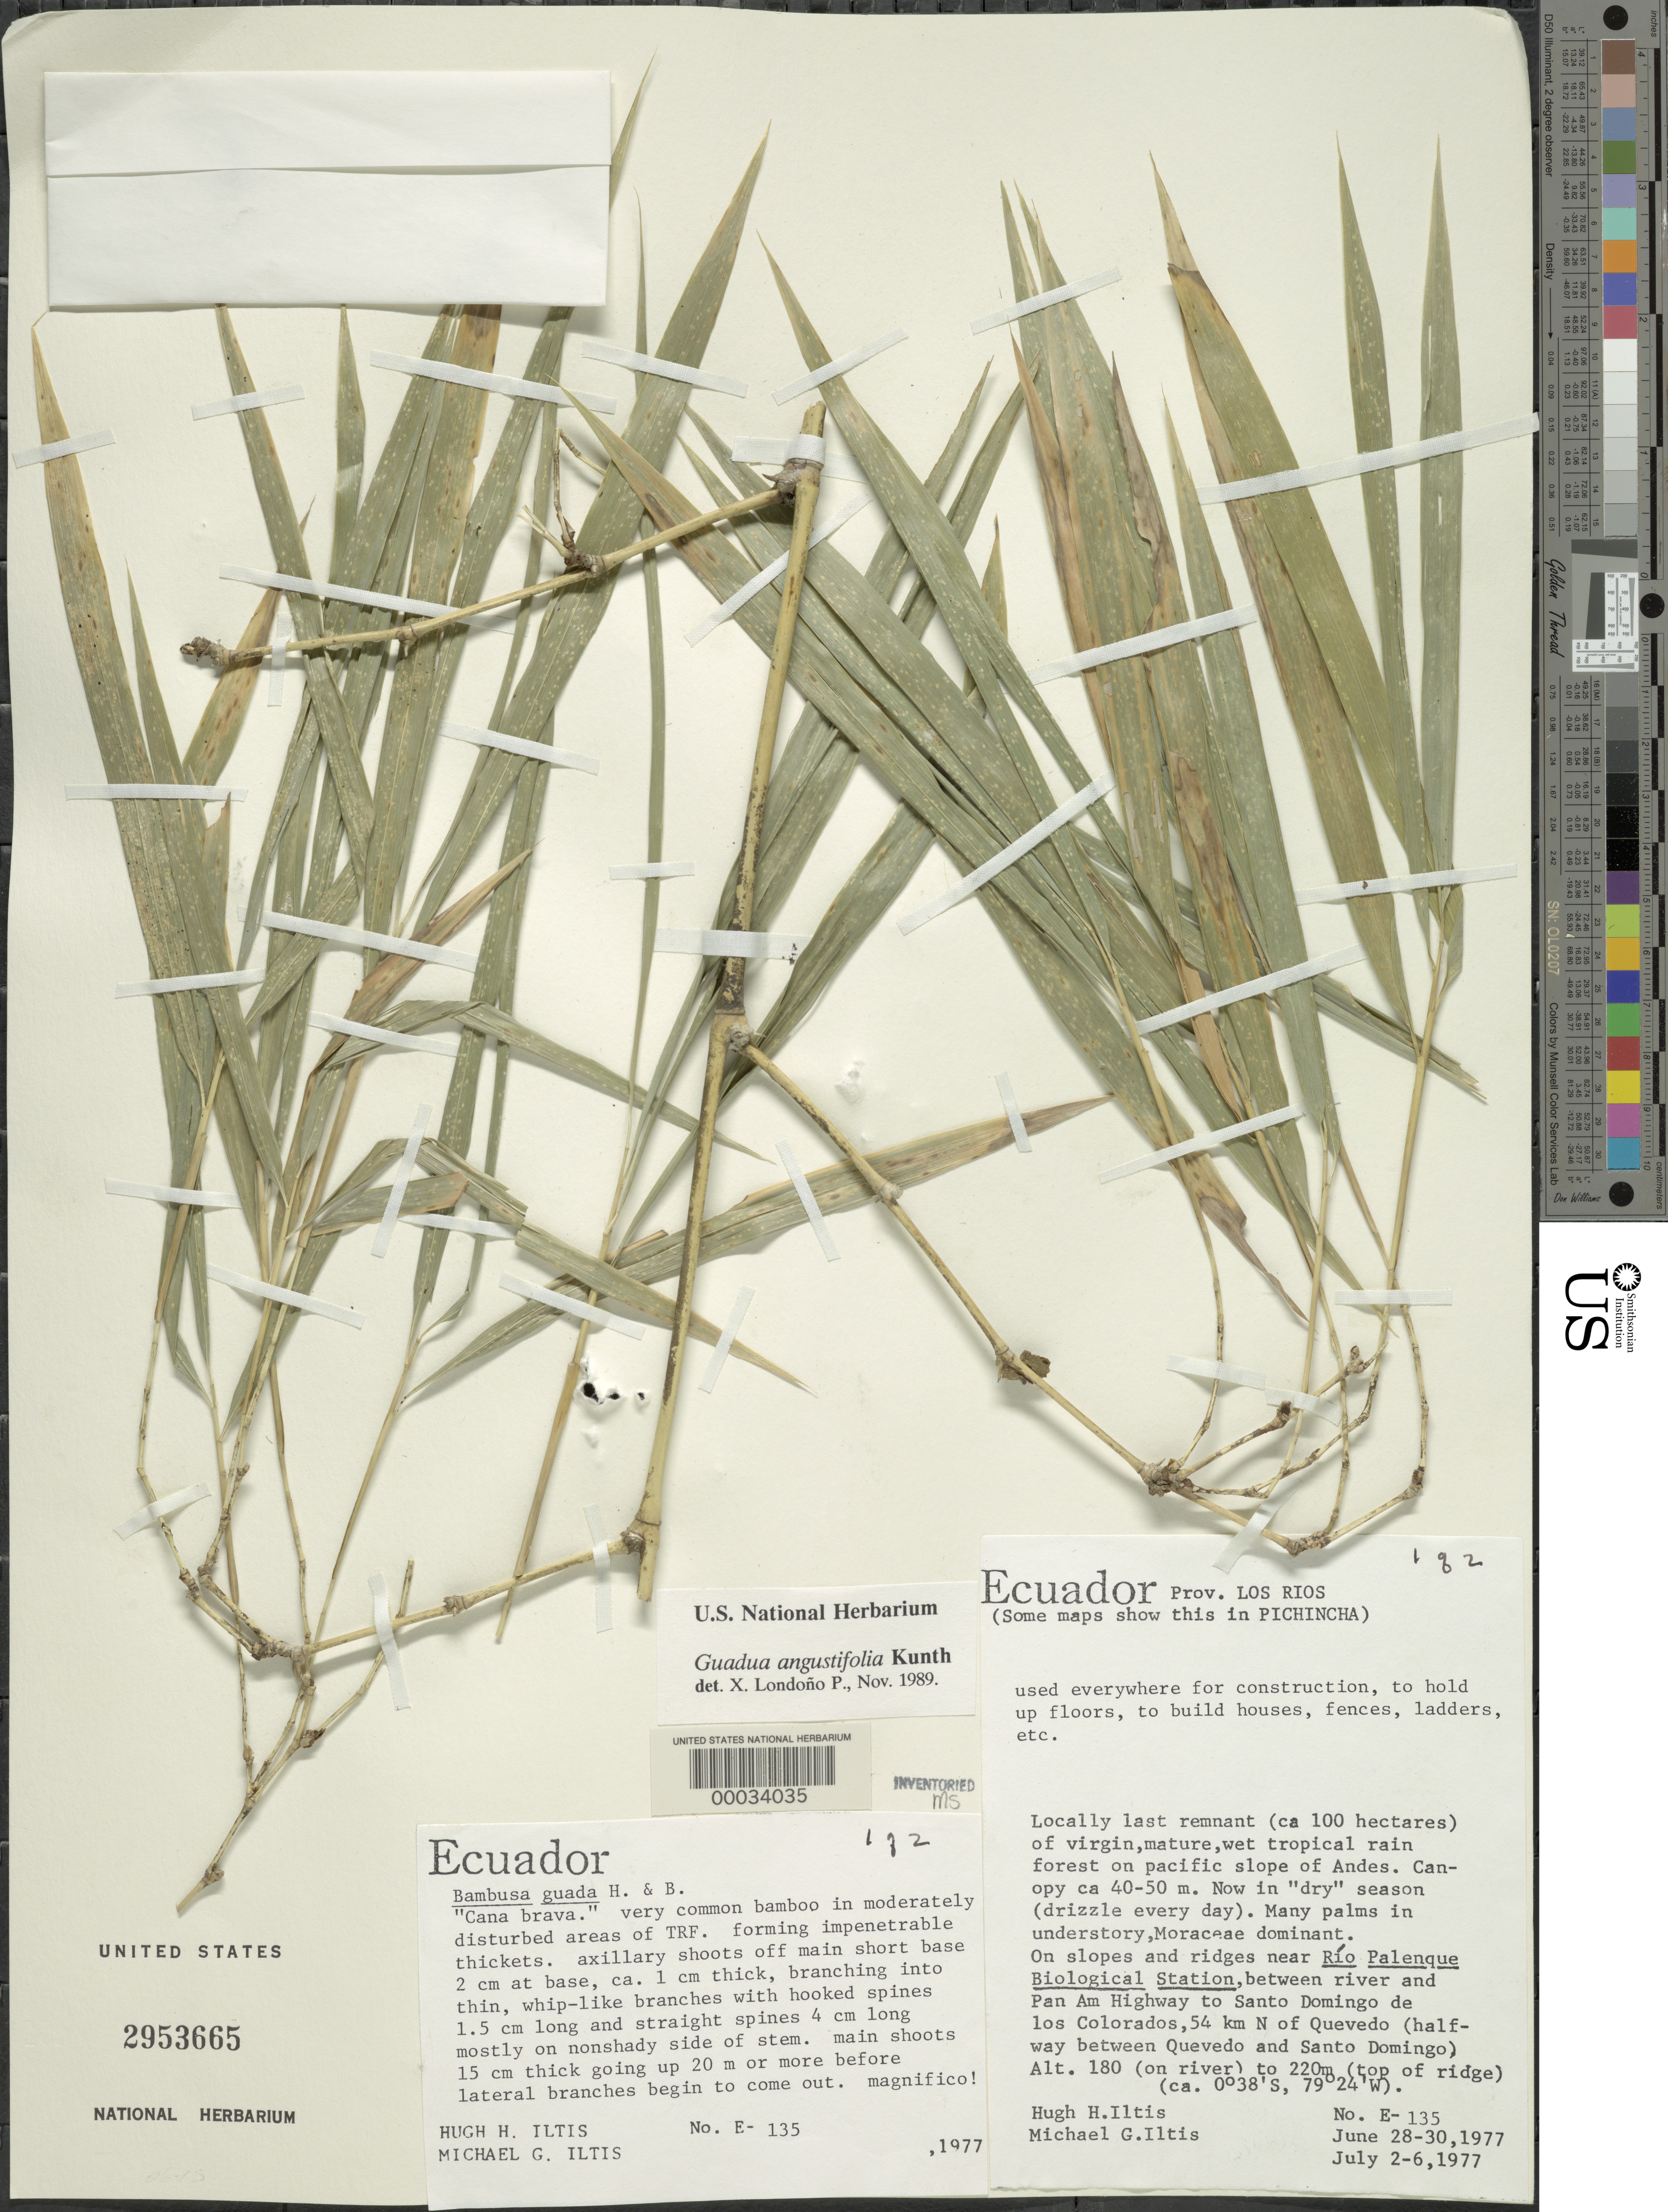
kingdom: Plantae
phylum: Tracheophyta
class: Liliopsida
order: Poales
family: Poaceae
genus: Guadua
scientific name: Guadua angustifolia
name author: Kunth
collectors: H. H. Iltis & M. G. Iltis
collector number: E-135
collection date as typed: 28 Jun 1977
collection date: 1977-06-28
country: Ecuador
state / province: Los Ríos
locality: Rio palenque Biological station, Santo Domingo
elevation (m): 180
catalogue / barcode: US 2953665